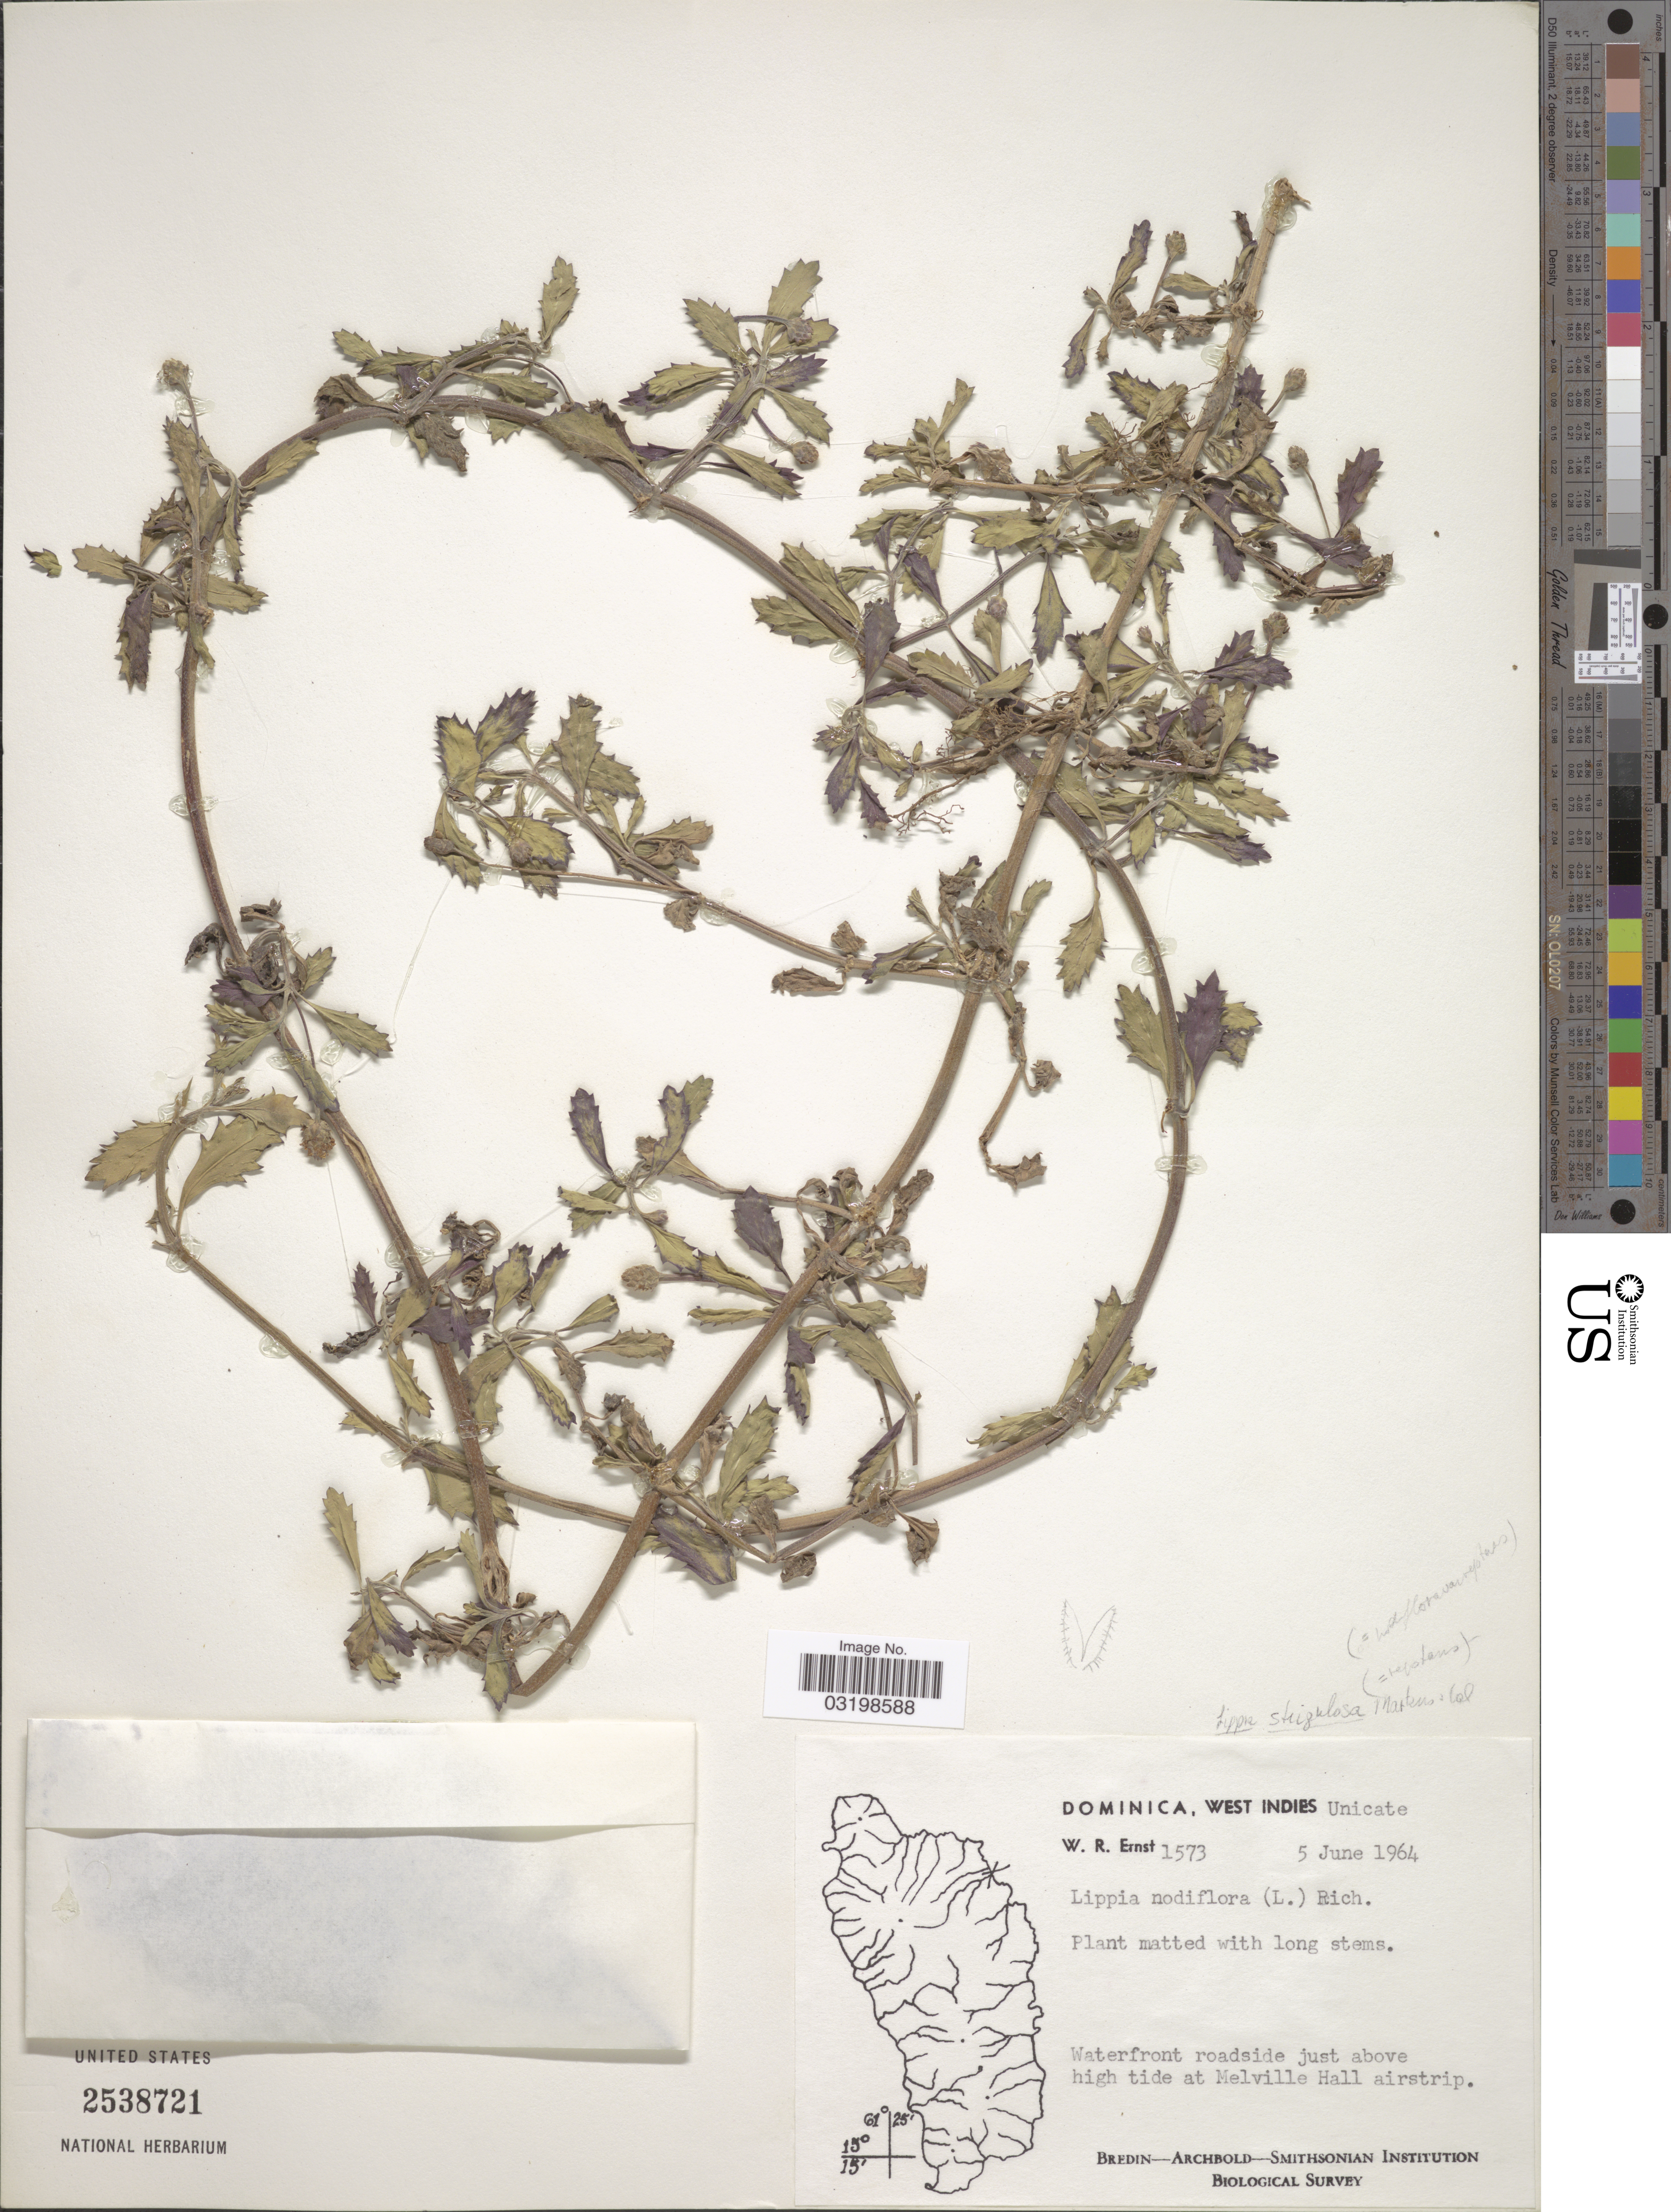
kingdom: Plantae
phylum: Tracheophyta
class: Magnoliopsida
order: Lamiales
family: Verbenaceae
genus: Lippia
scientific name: Lippia nodiflora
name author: (L.) Michx.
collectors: W. R. Ernst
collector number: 1573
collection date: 1964-06-05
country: Dominica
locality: Dominica, West Indies, Unicate, Waterfront roadside just above high tide at Melville Hall airstrip.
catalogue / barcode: US 2538721